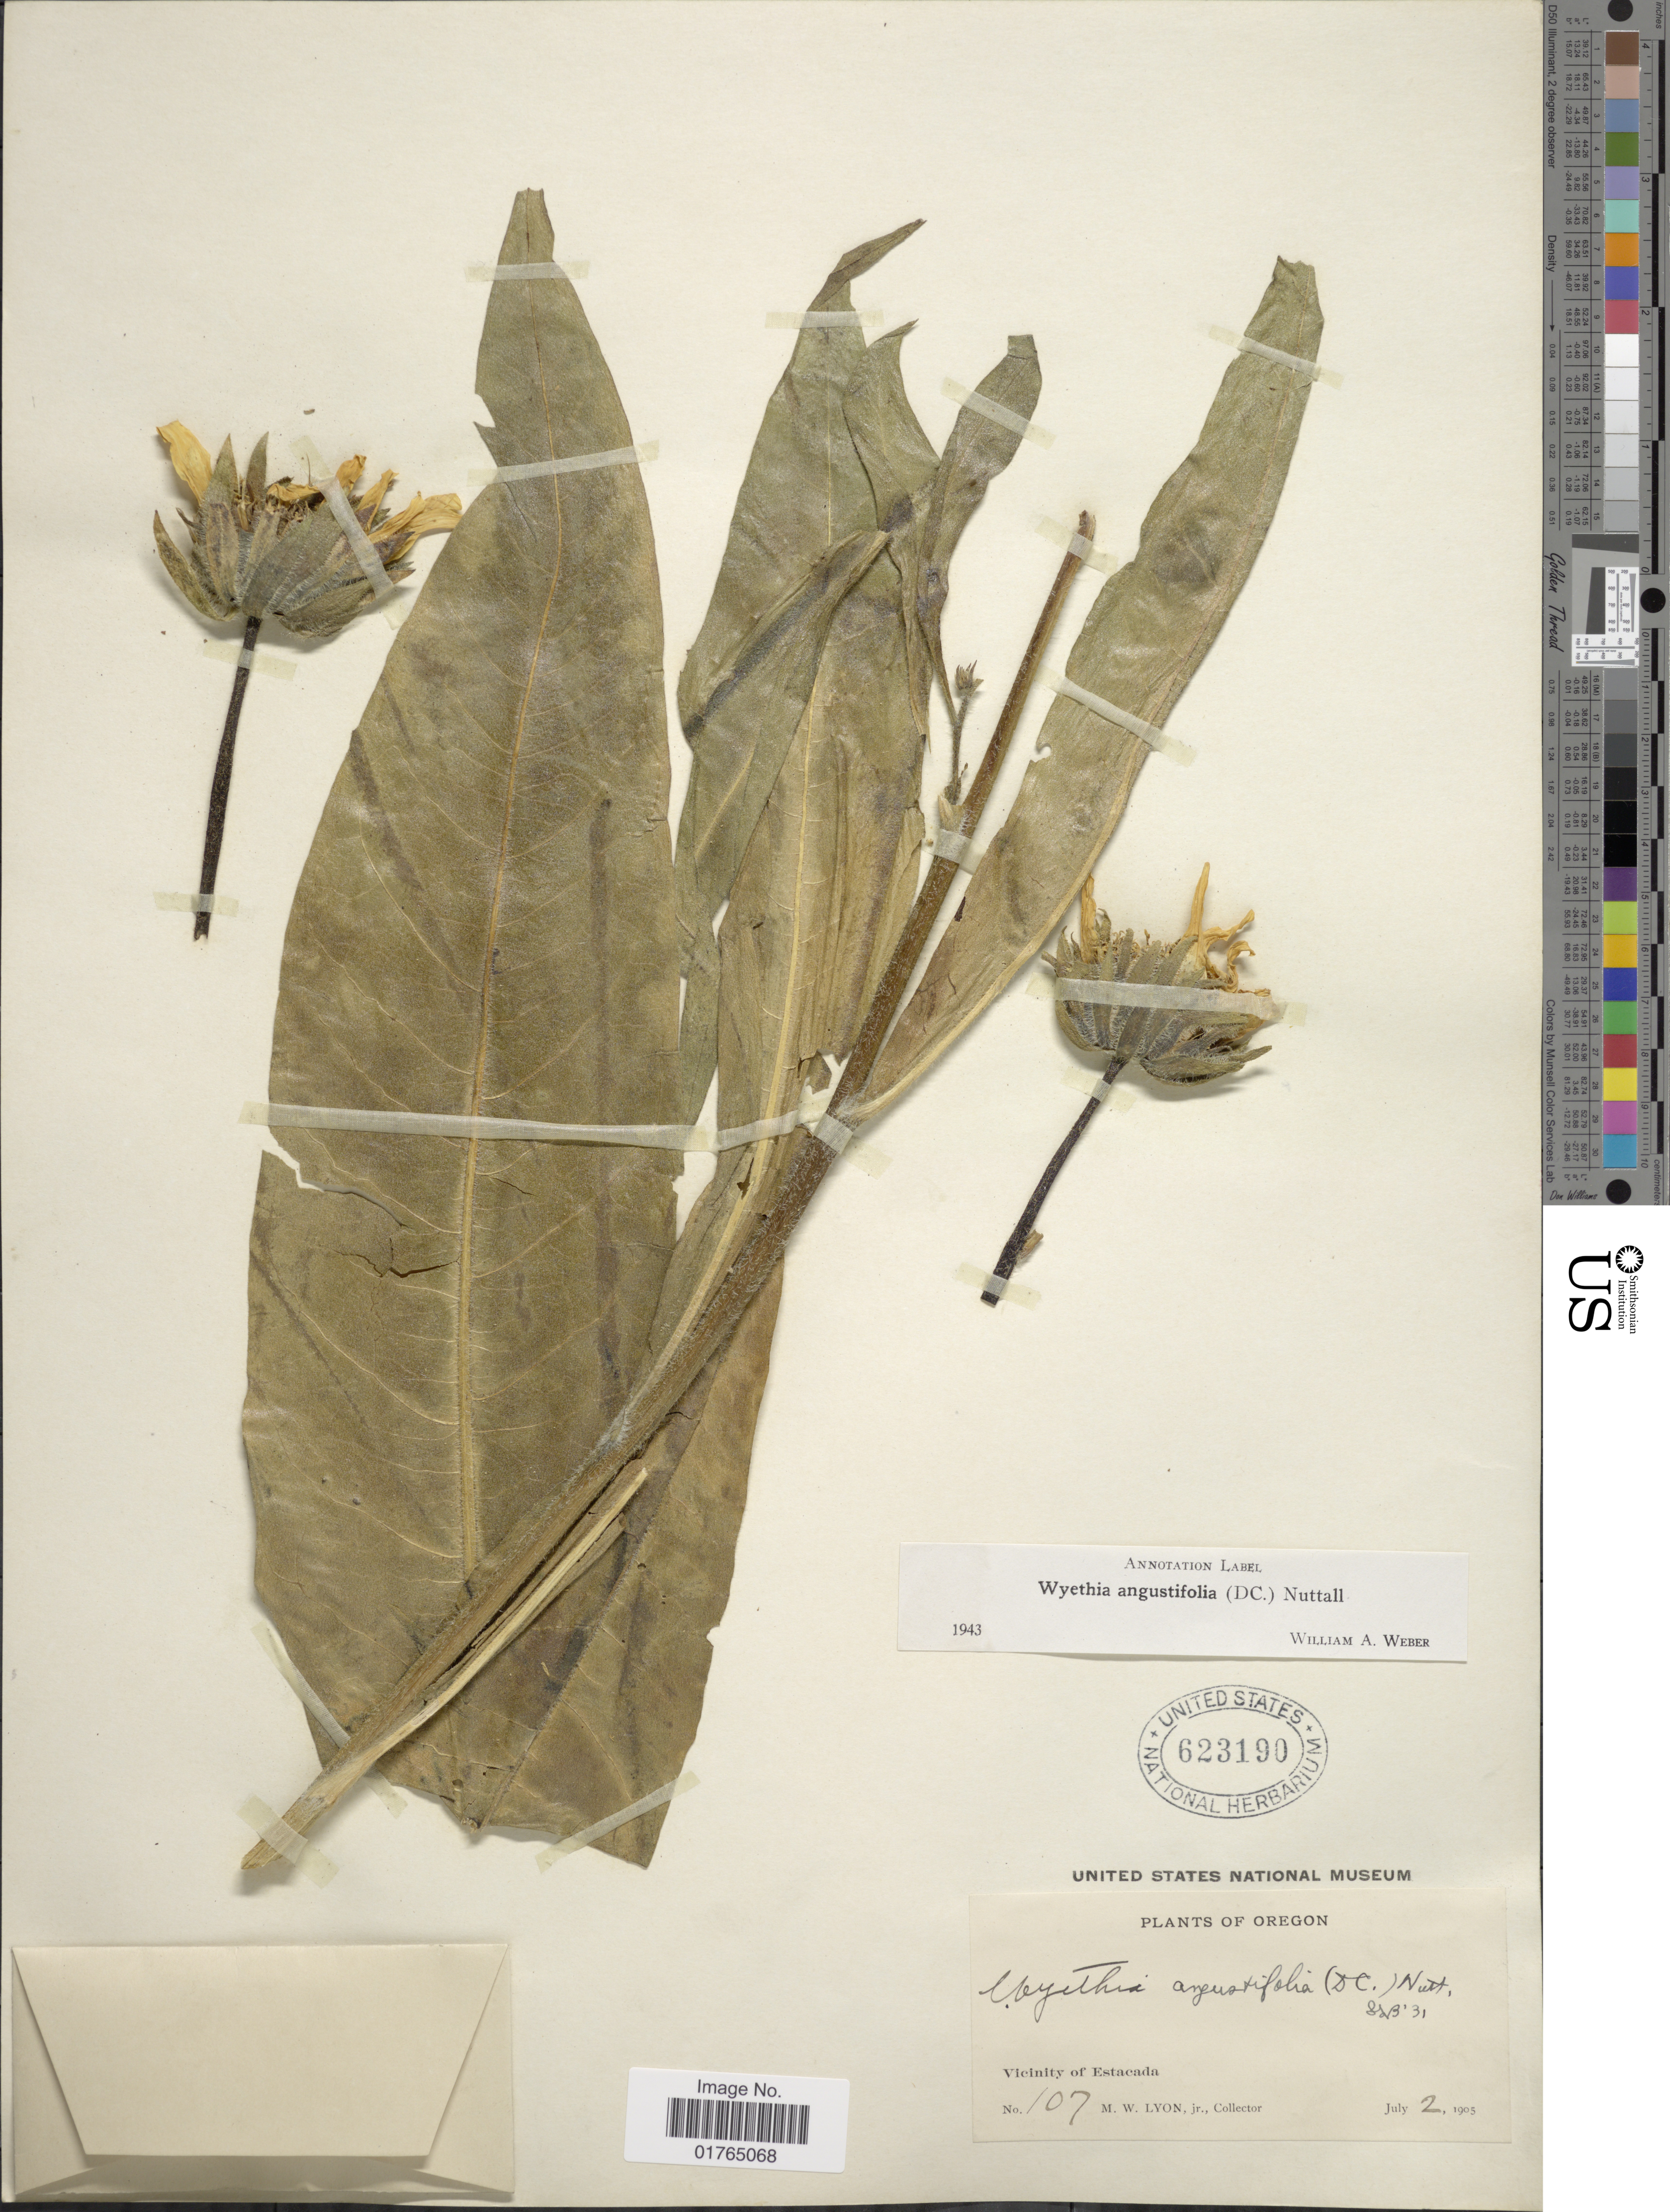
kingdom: Plantae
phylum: Tracheophyta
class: Magnoliopsida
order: Asterales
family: Asteraceae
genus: Wyethia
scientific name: Wyethia angustifolia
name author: (DC.) Nutt.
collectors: M. Lyon Jr.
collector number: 107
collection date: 1905-07-02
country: United States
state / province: Oregon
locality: Vicinity of Estacada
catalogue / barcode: US 623190